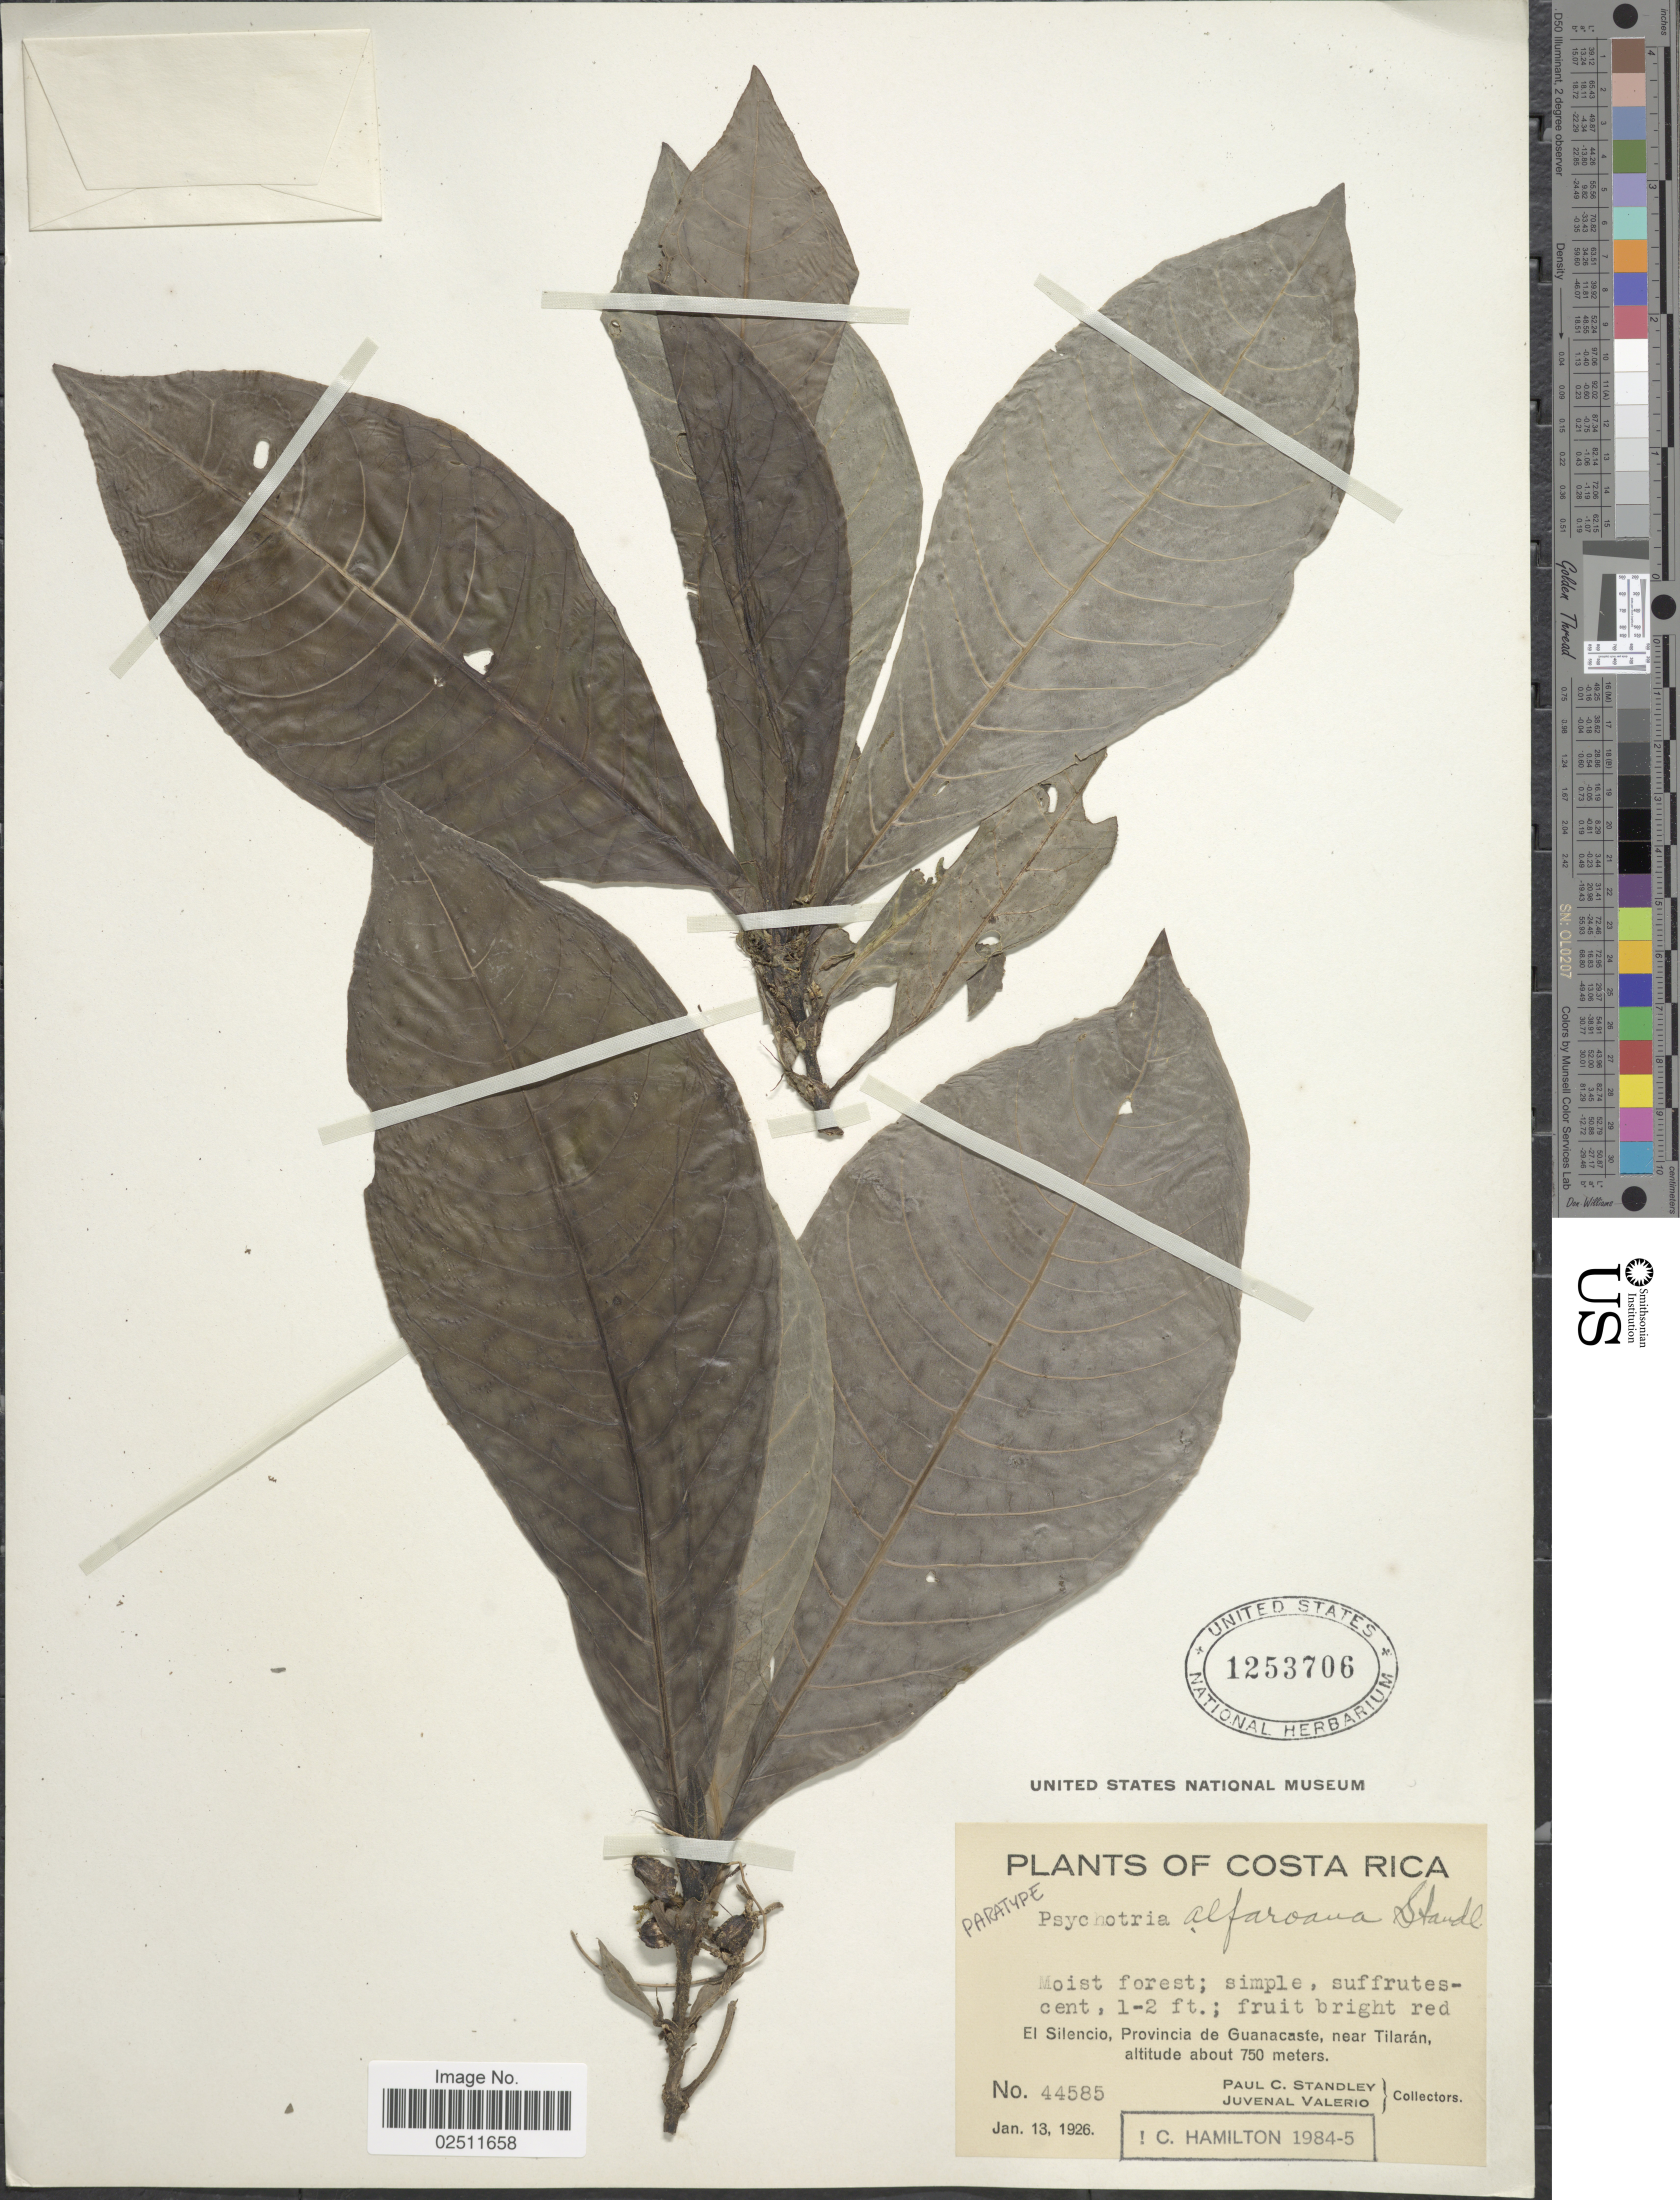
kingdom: Plantae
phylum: Tracheophyta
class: Magnoliopsida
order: Gentianales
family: Rubiaceae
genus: Psychotria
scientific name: Psychotria alfaroana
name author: Standl.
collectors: P. C. Standley & J. Valerio R.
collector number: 44585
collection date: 1926-01-13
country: Costa Rica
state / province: Guanacaste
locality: El Silencio, near Tilarán.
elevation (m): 750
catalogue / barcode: US 1253706